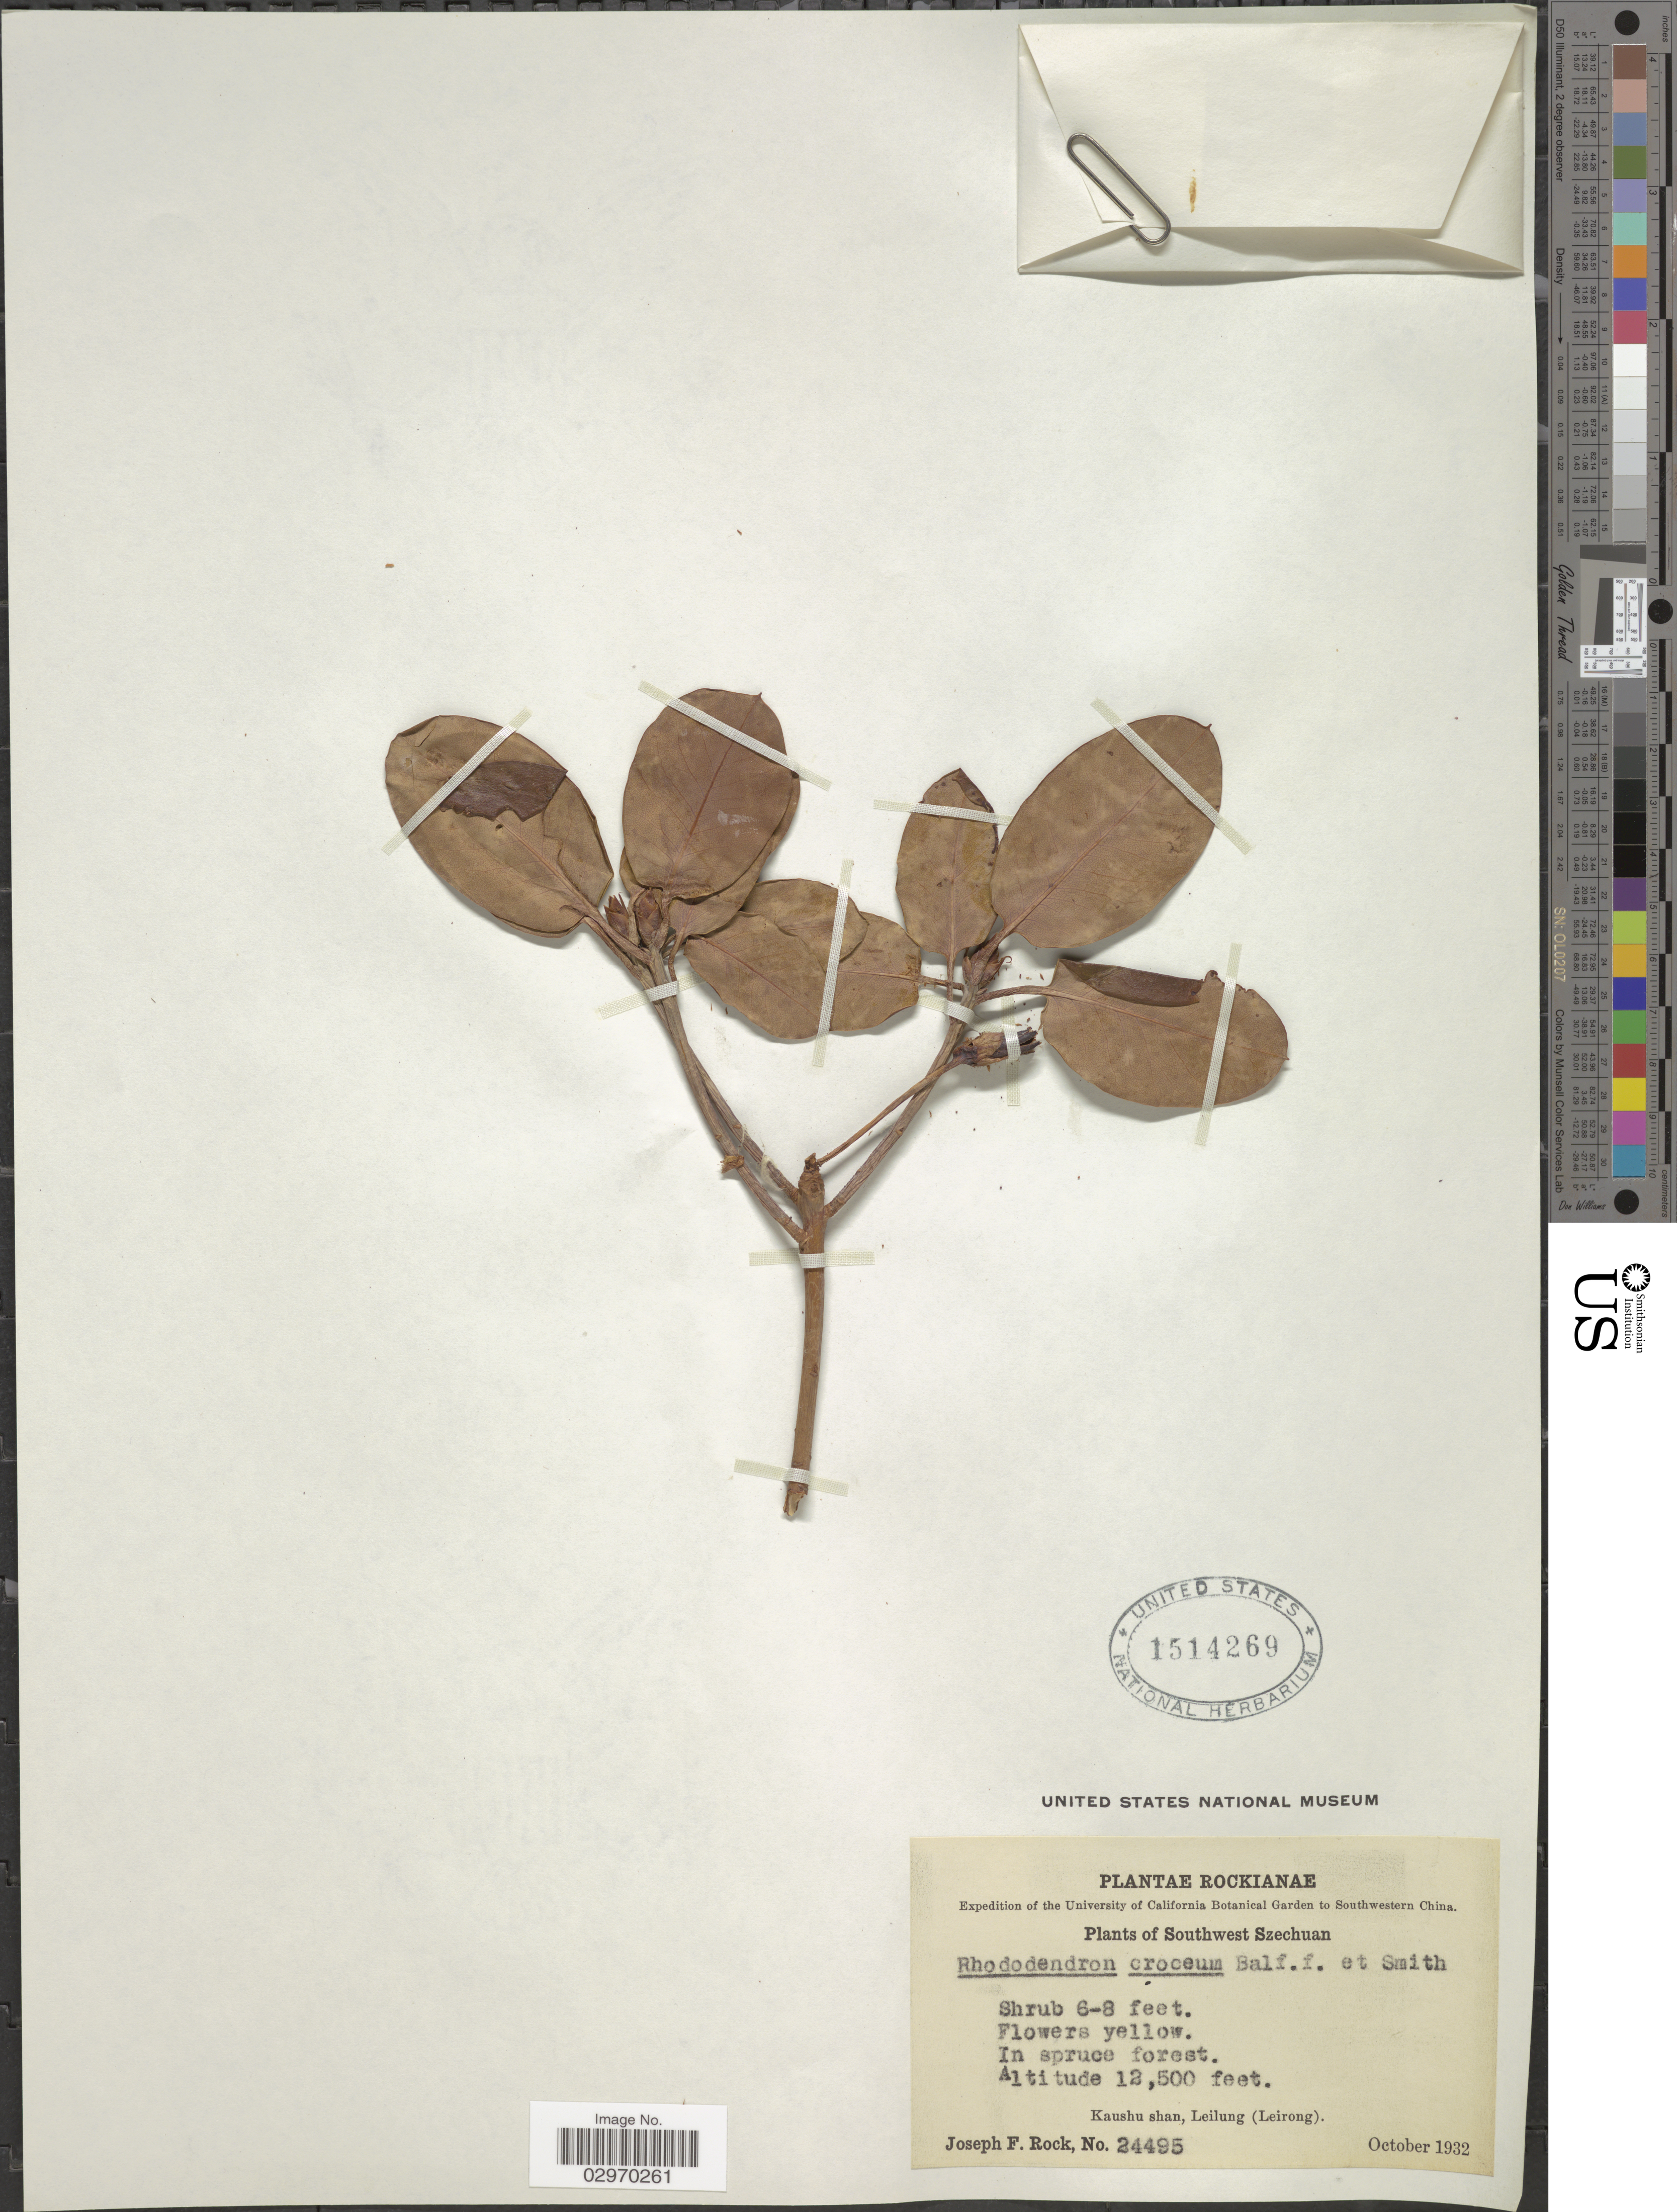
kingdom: Plantae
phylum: Tracheophyta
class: Magnoliopsida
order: Ericales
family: Ericaceae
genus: Rhododendron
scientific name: Rhododendron croceum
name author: Balf. f. & W.W. Sm.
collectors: J. F. Rock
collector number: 24495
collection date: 1932-10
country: China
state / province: Sichuan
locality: Southwestern China. Southwest Szechuan. Kaushu shan, Leilung (Leirong).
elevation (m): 3810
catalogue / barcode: US 1514269